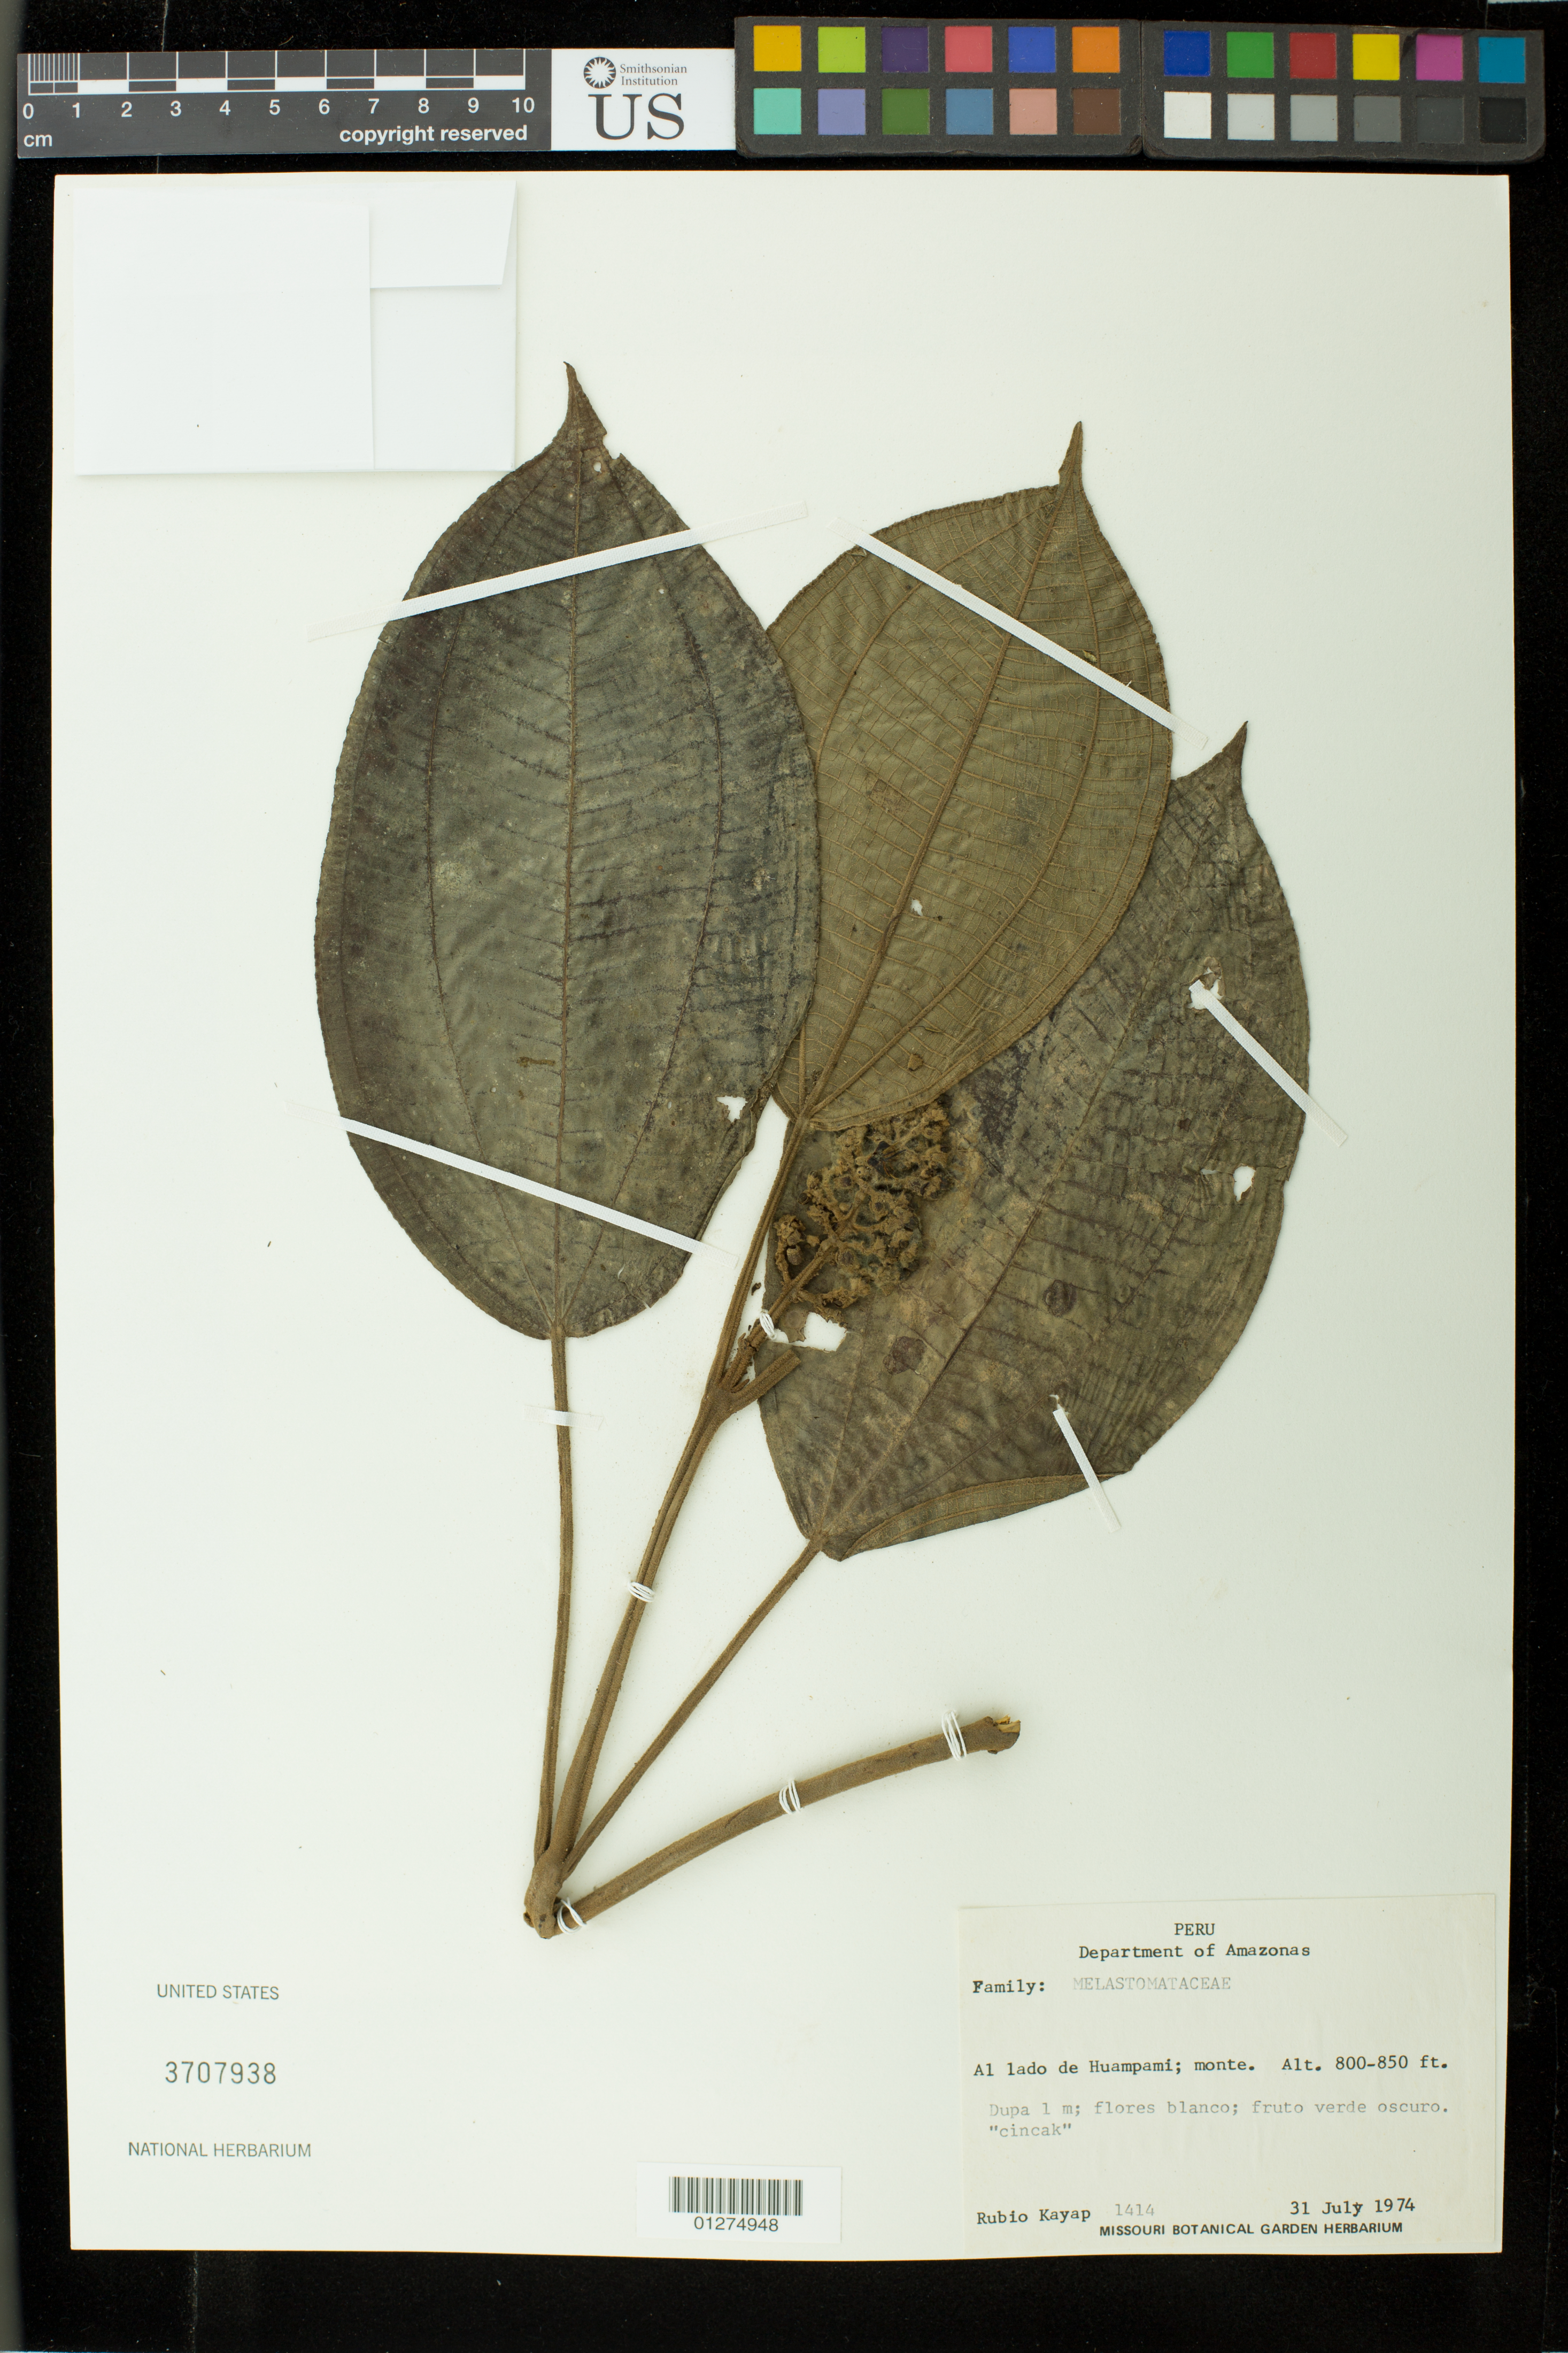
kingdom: Plantae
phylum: Tracheophyta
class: Magnoliopsida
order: Myrtales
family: Melastomataceae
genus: Miconia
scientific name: Miconia thysanophylla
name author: Wurdack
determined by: Michelangeli, F. A.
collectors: R. Kayap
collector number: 1414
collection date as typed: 31 Jul 1974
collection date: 1974-07-31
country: Peru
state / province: Amazonas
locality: Al lado de Huampami.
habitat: monte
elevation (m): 244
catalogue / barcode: US 3707938